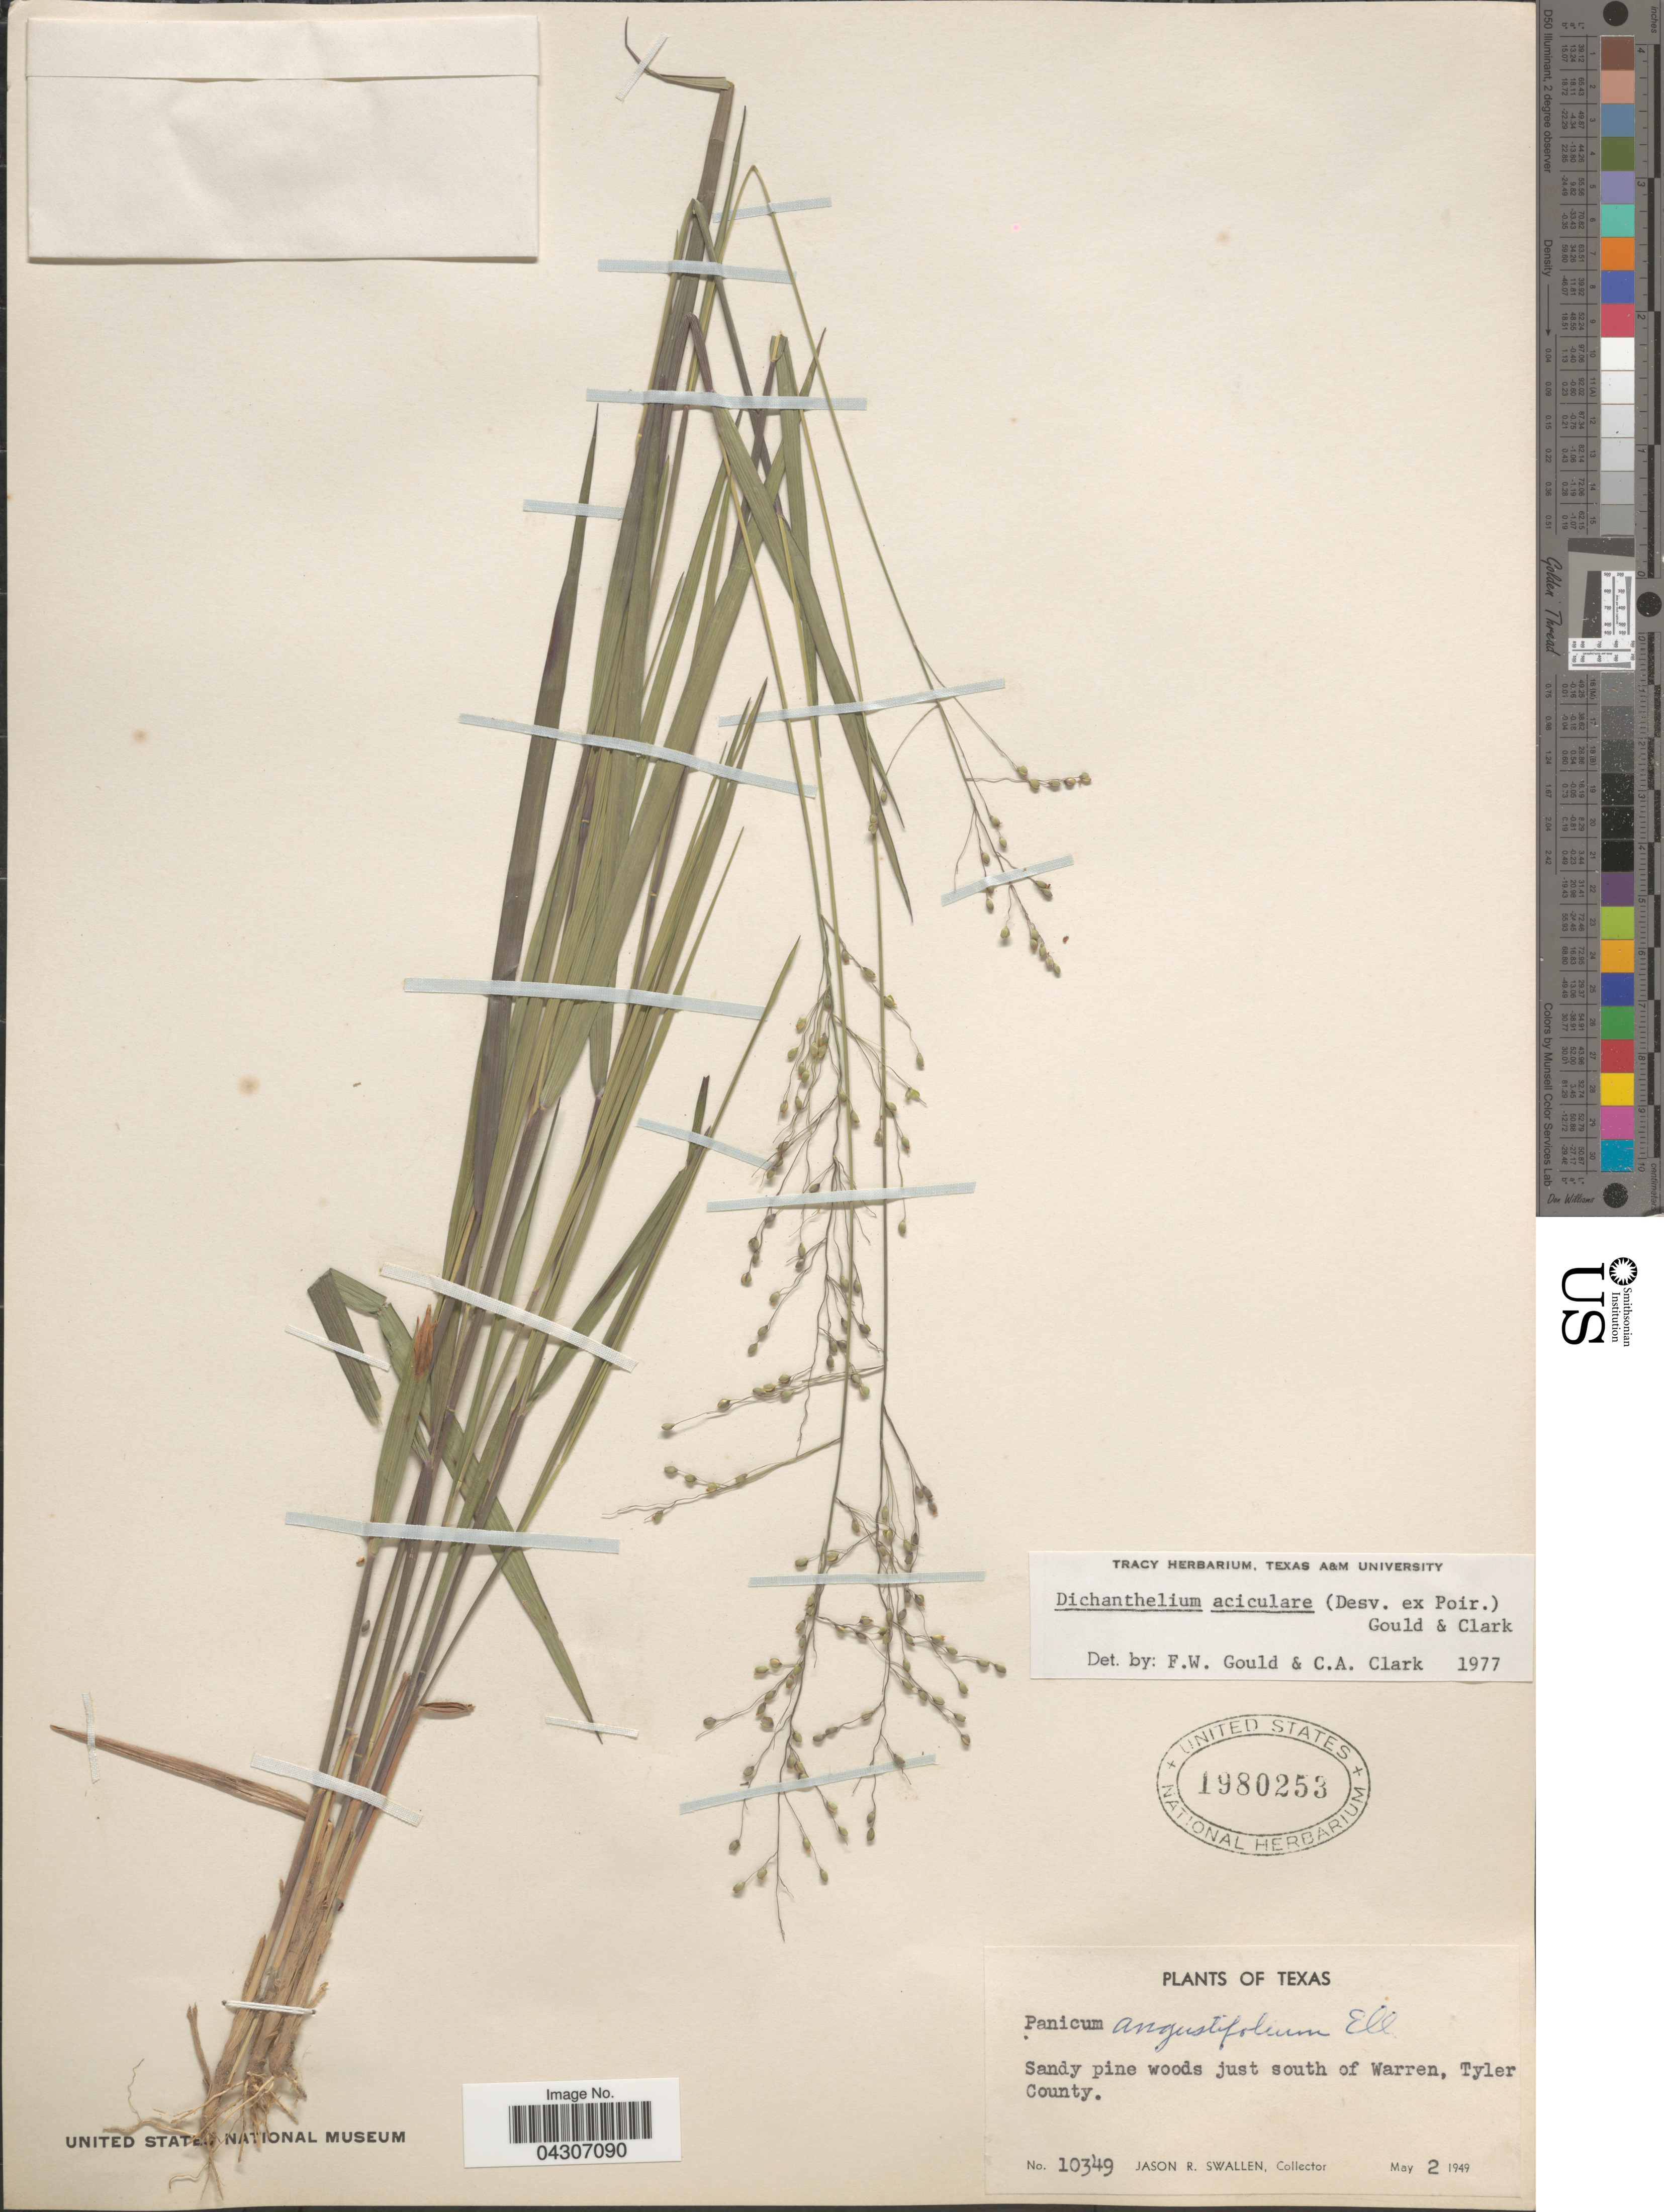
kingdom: Plantae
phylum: Tracheophyta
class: Liliopsida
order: Poales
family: Poaceae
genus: Dichanthelium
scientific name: Dichanthelium aciculare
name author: (Desv. ex Poir.) Gould & C.A. Clark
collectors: J. R. Swallen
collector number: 10349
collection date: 1949-05-02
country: United States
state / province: Texas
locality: Sandy pine woods just south of Warren, Tyler County.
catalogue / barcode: US 1980253